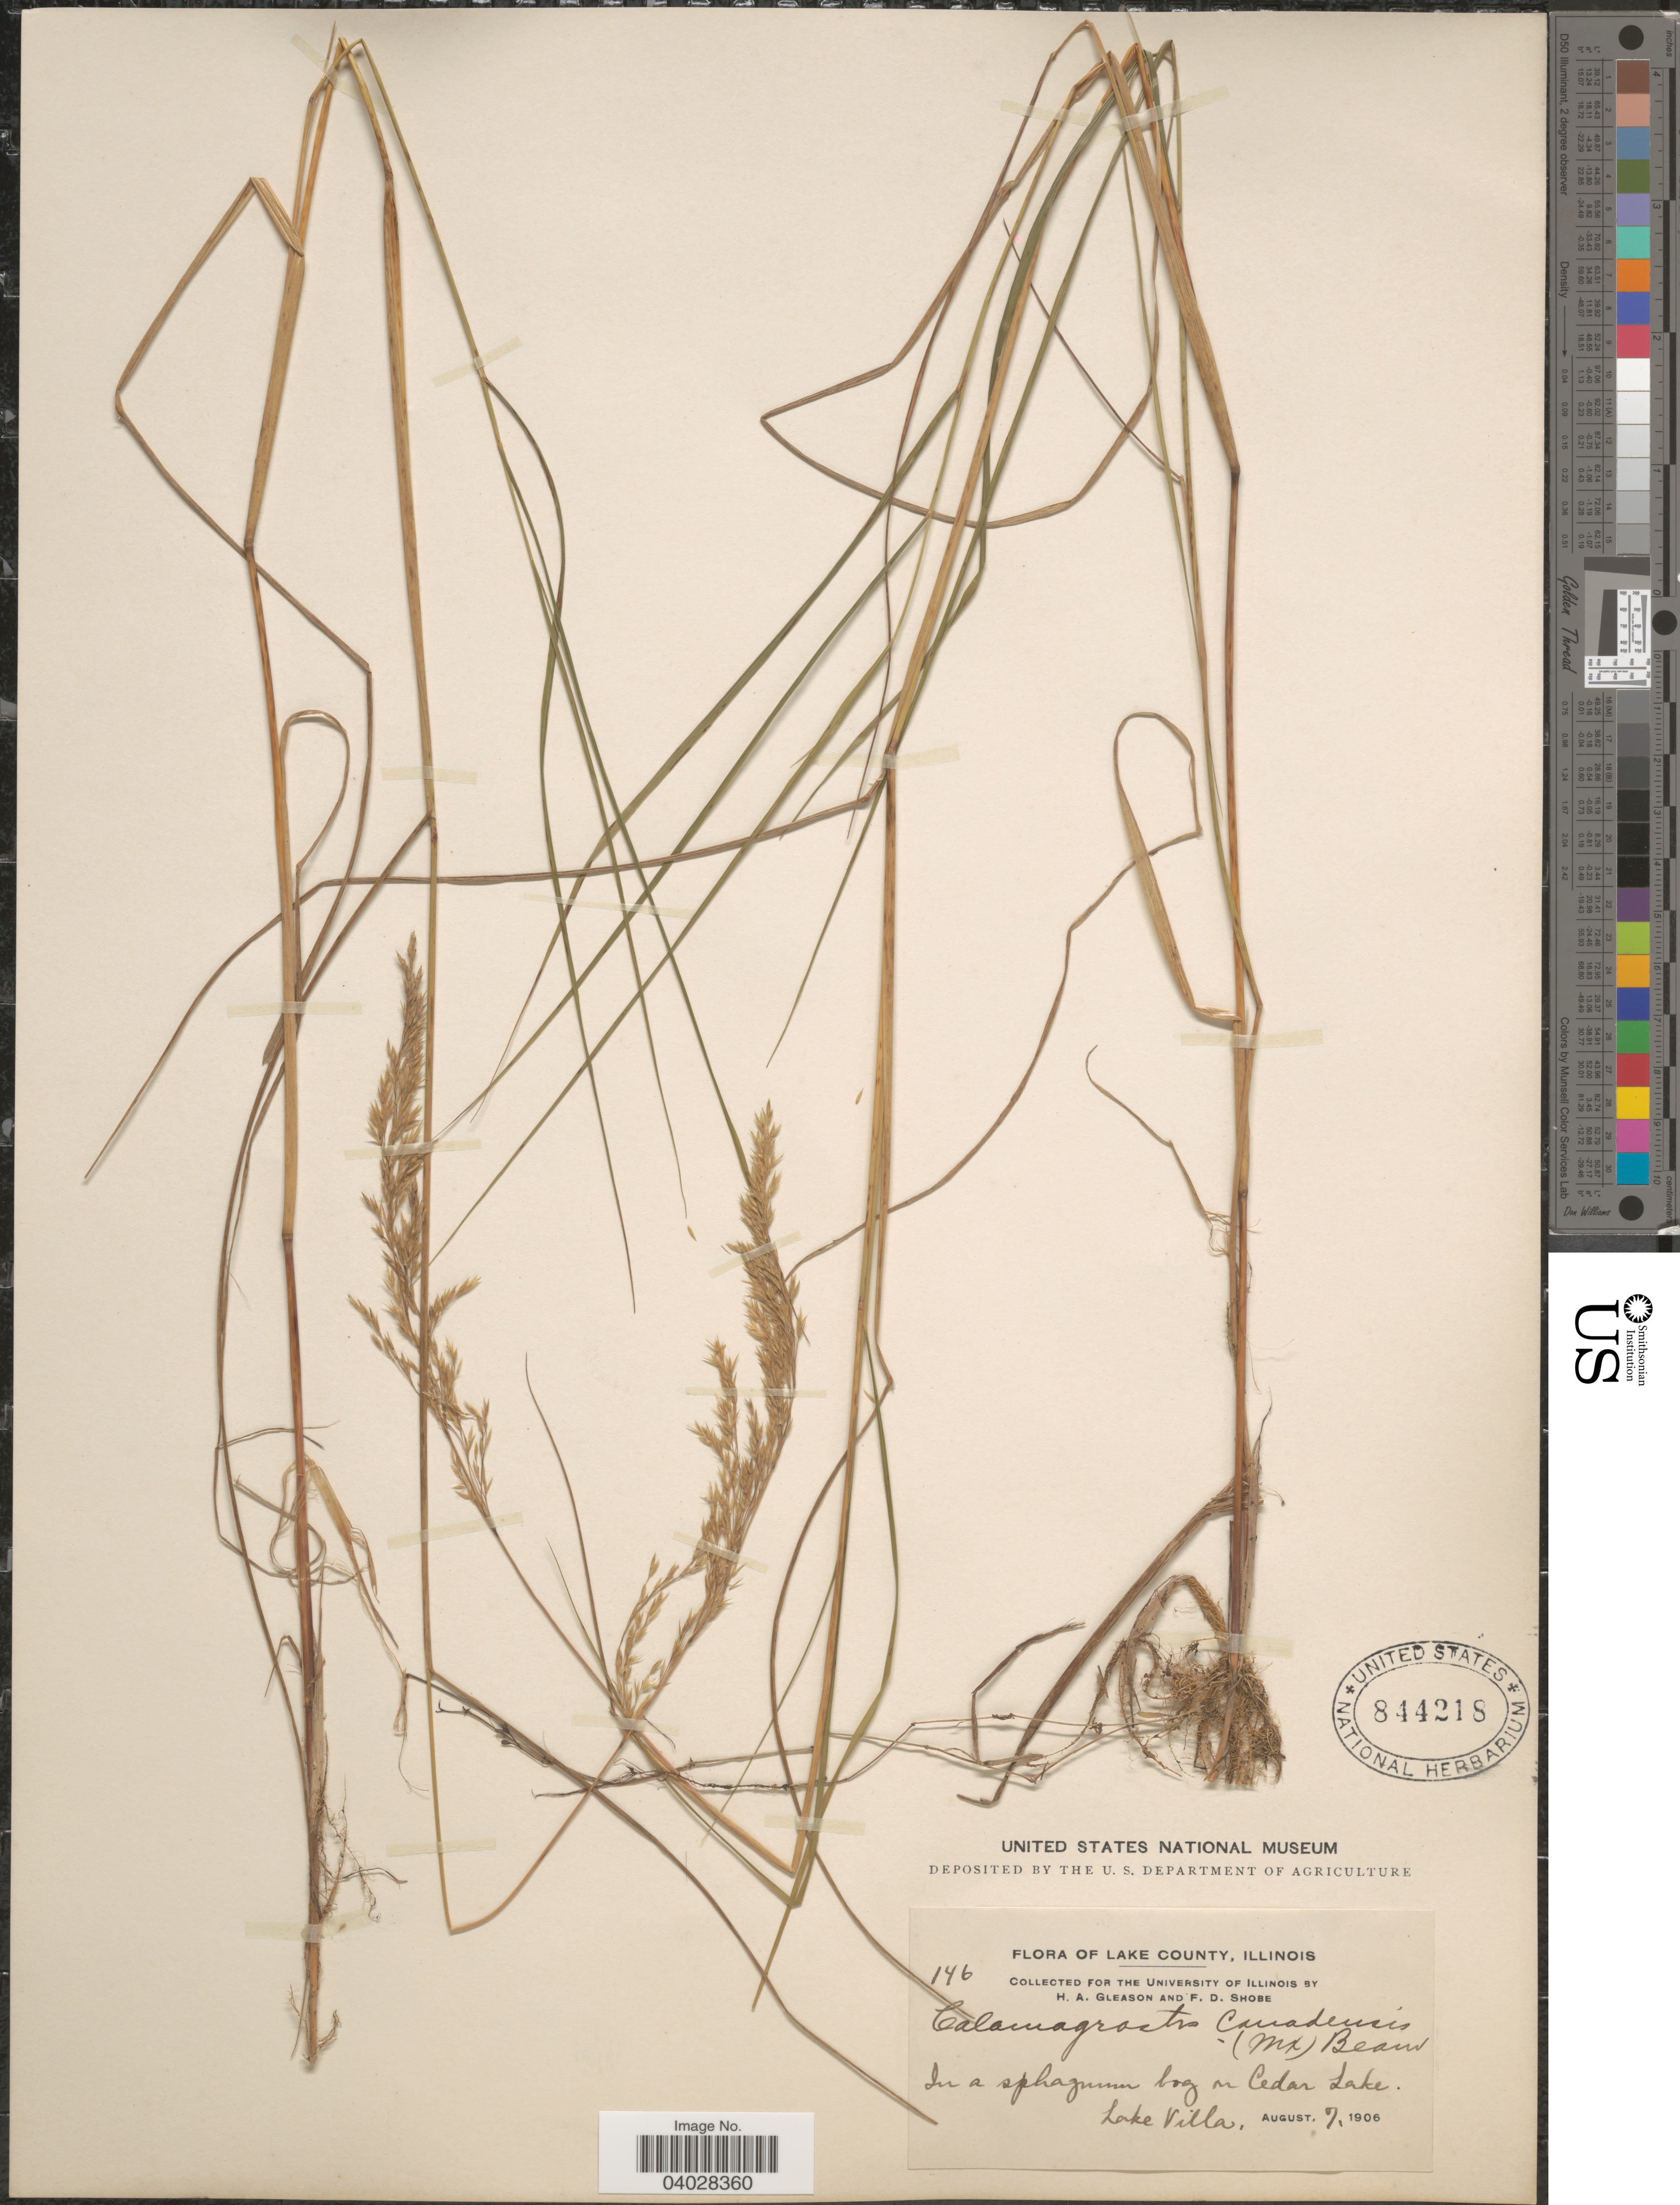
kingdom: Plantae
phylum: Tracheophyta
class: Liliopsida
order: Poales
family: Poaceae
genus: Calamagrostis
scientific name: Calamagrostis canadensis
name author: (Michx.) P. Beauv.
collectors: H. A. Gleason & F. Shobe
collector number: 146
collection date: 1906-08-07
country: United States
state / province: Illinois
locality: Lake County. On Cedar Lake. Lake Villa.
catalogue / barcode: US 844218